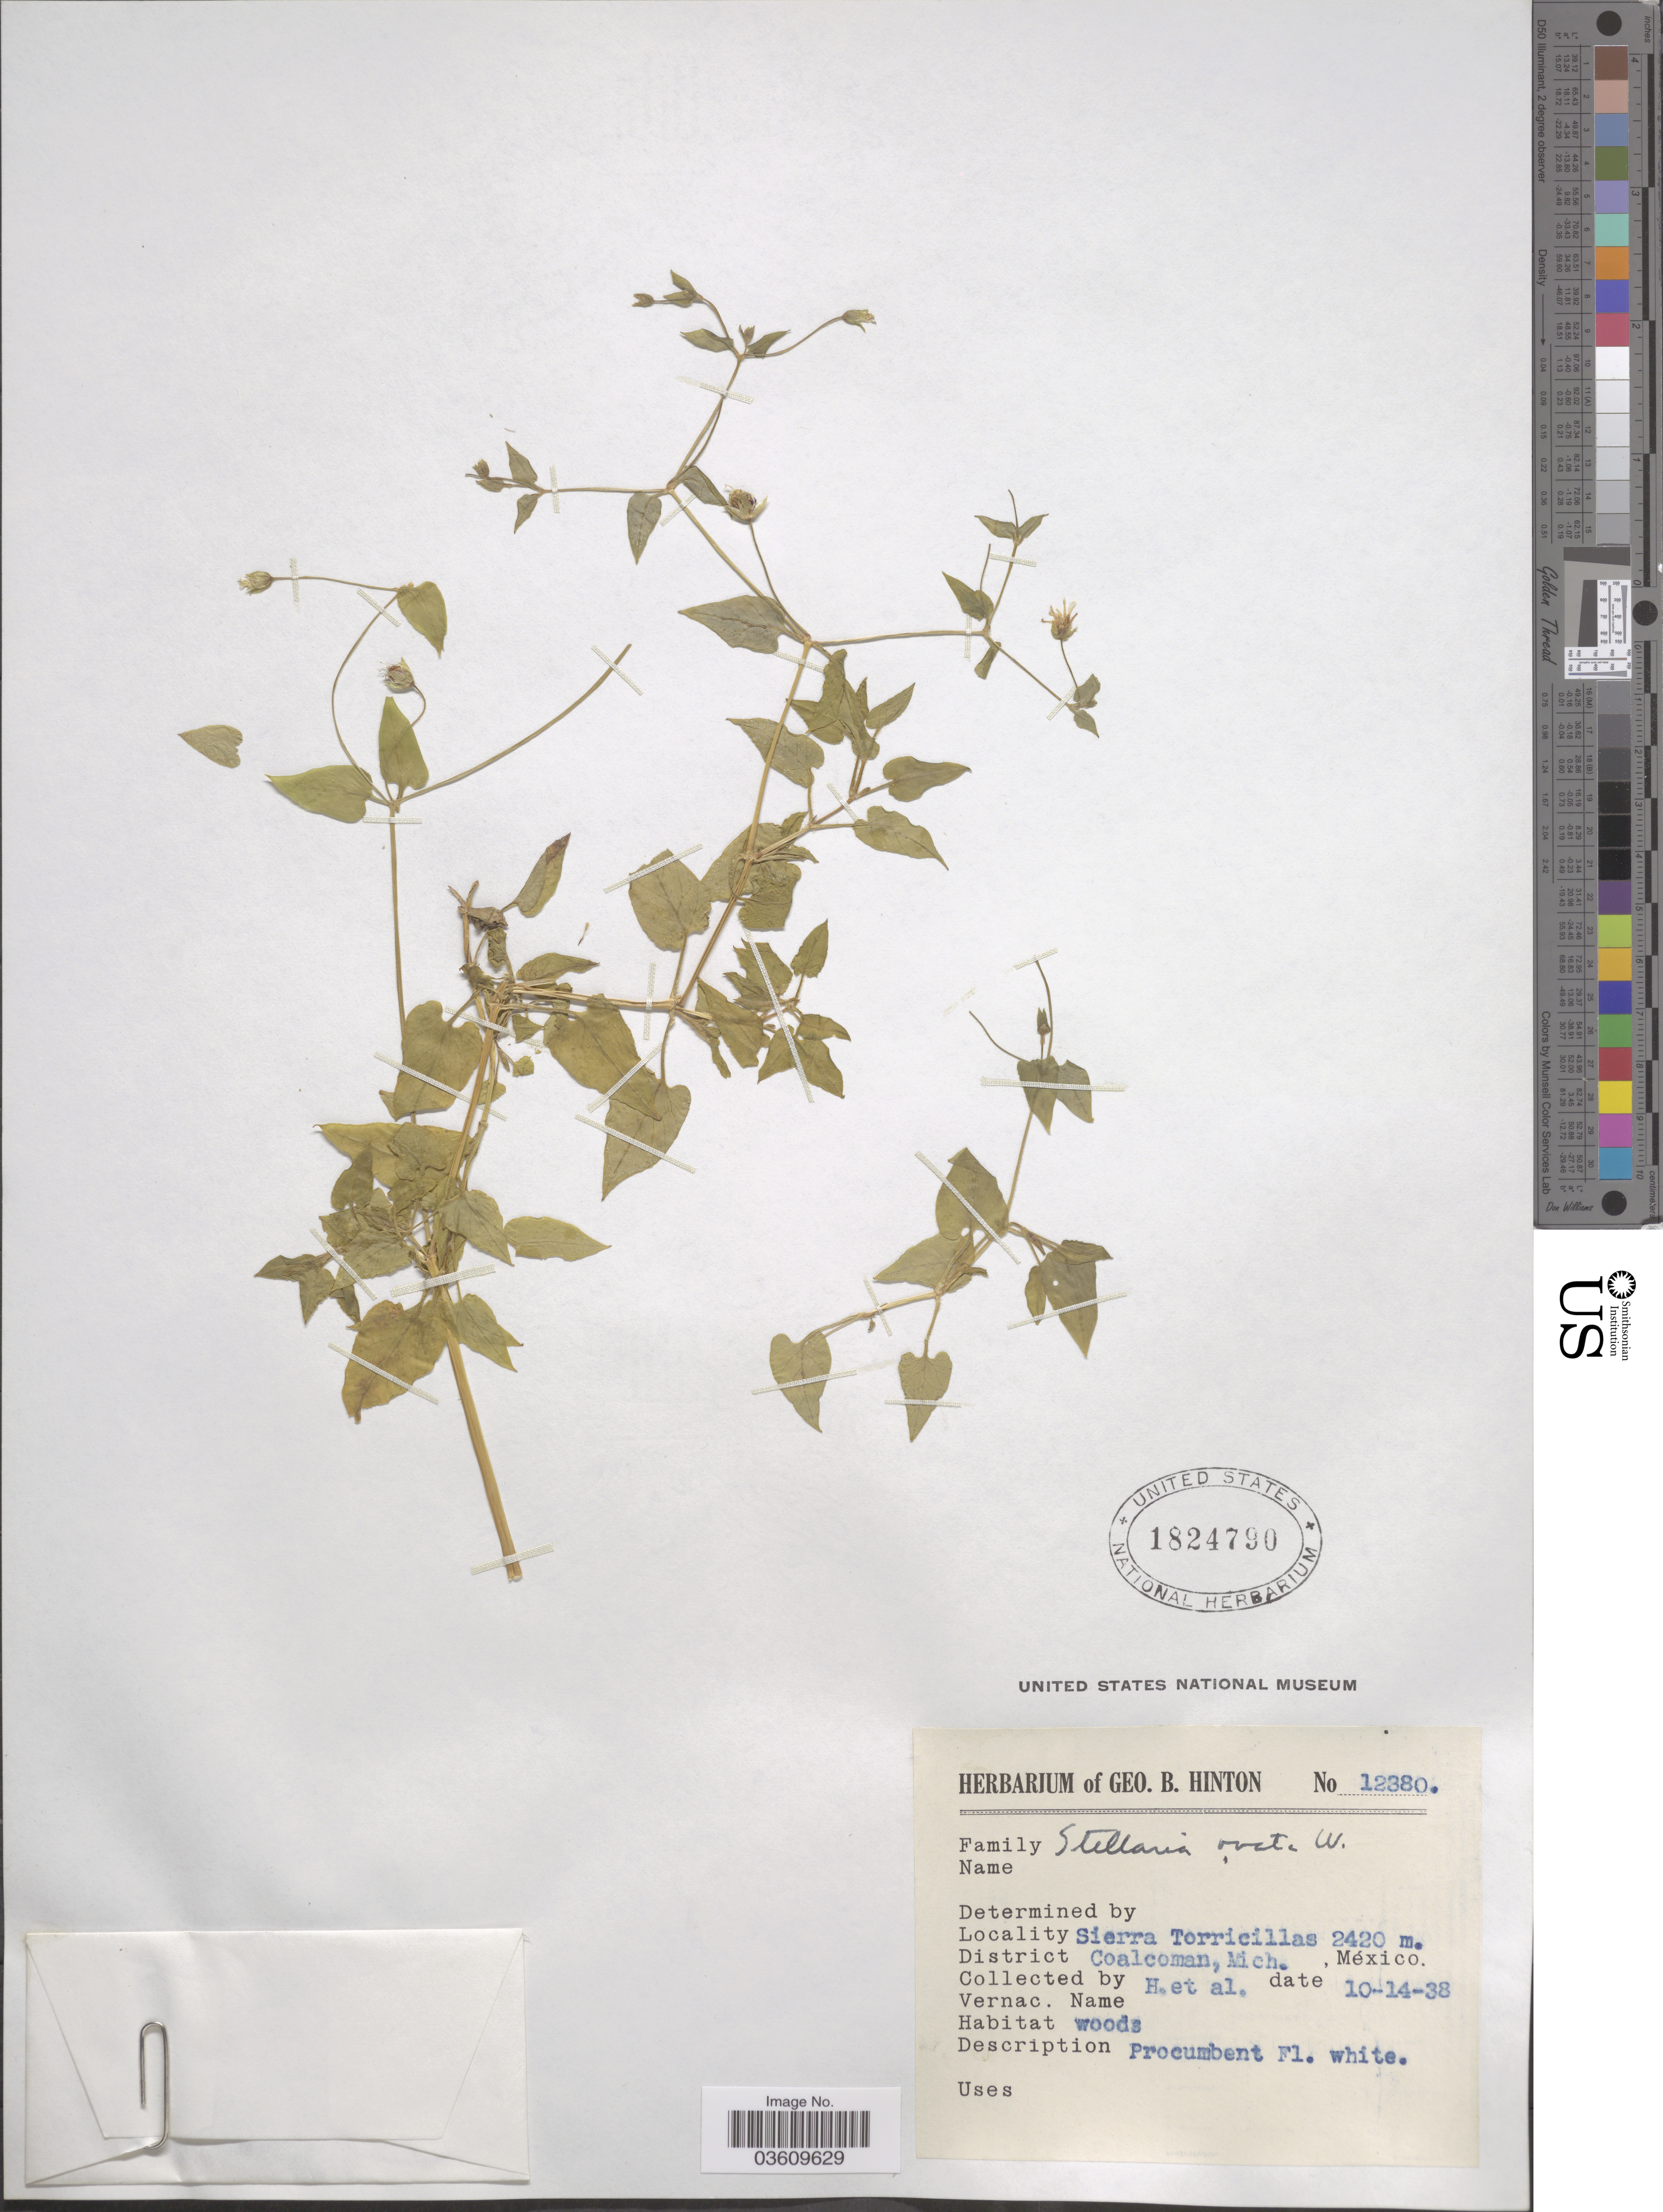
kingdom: Plantae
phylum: Tracheophyta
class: Magnoliopsida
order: Caryophyllales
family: Caryophyllaceae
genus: Stellaria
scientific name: Stellaria cuspidata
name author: Willd. ex Schltdl.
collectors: G. B. Hinton & et al.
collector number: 12380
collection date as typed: Transcribed d/m/y: 14/10/38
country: Mexico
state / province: Michoacán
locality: Sierra Torricillas. District Coalcoman.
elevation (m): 2420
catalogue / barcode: US 1824790